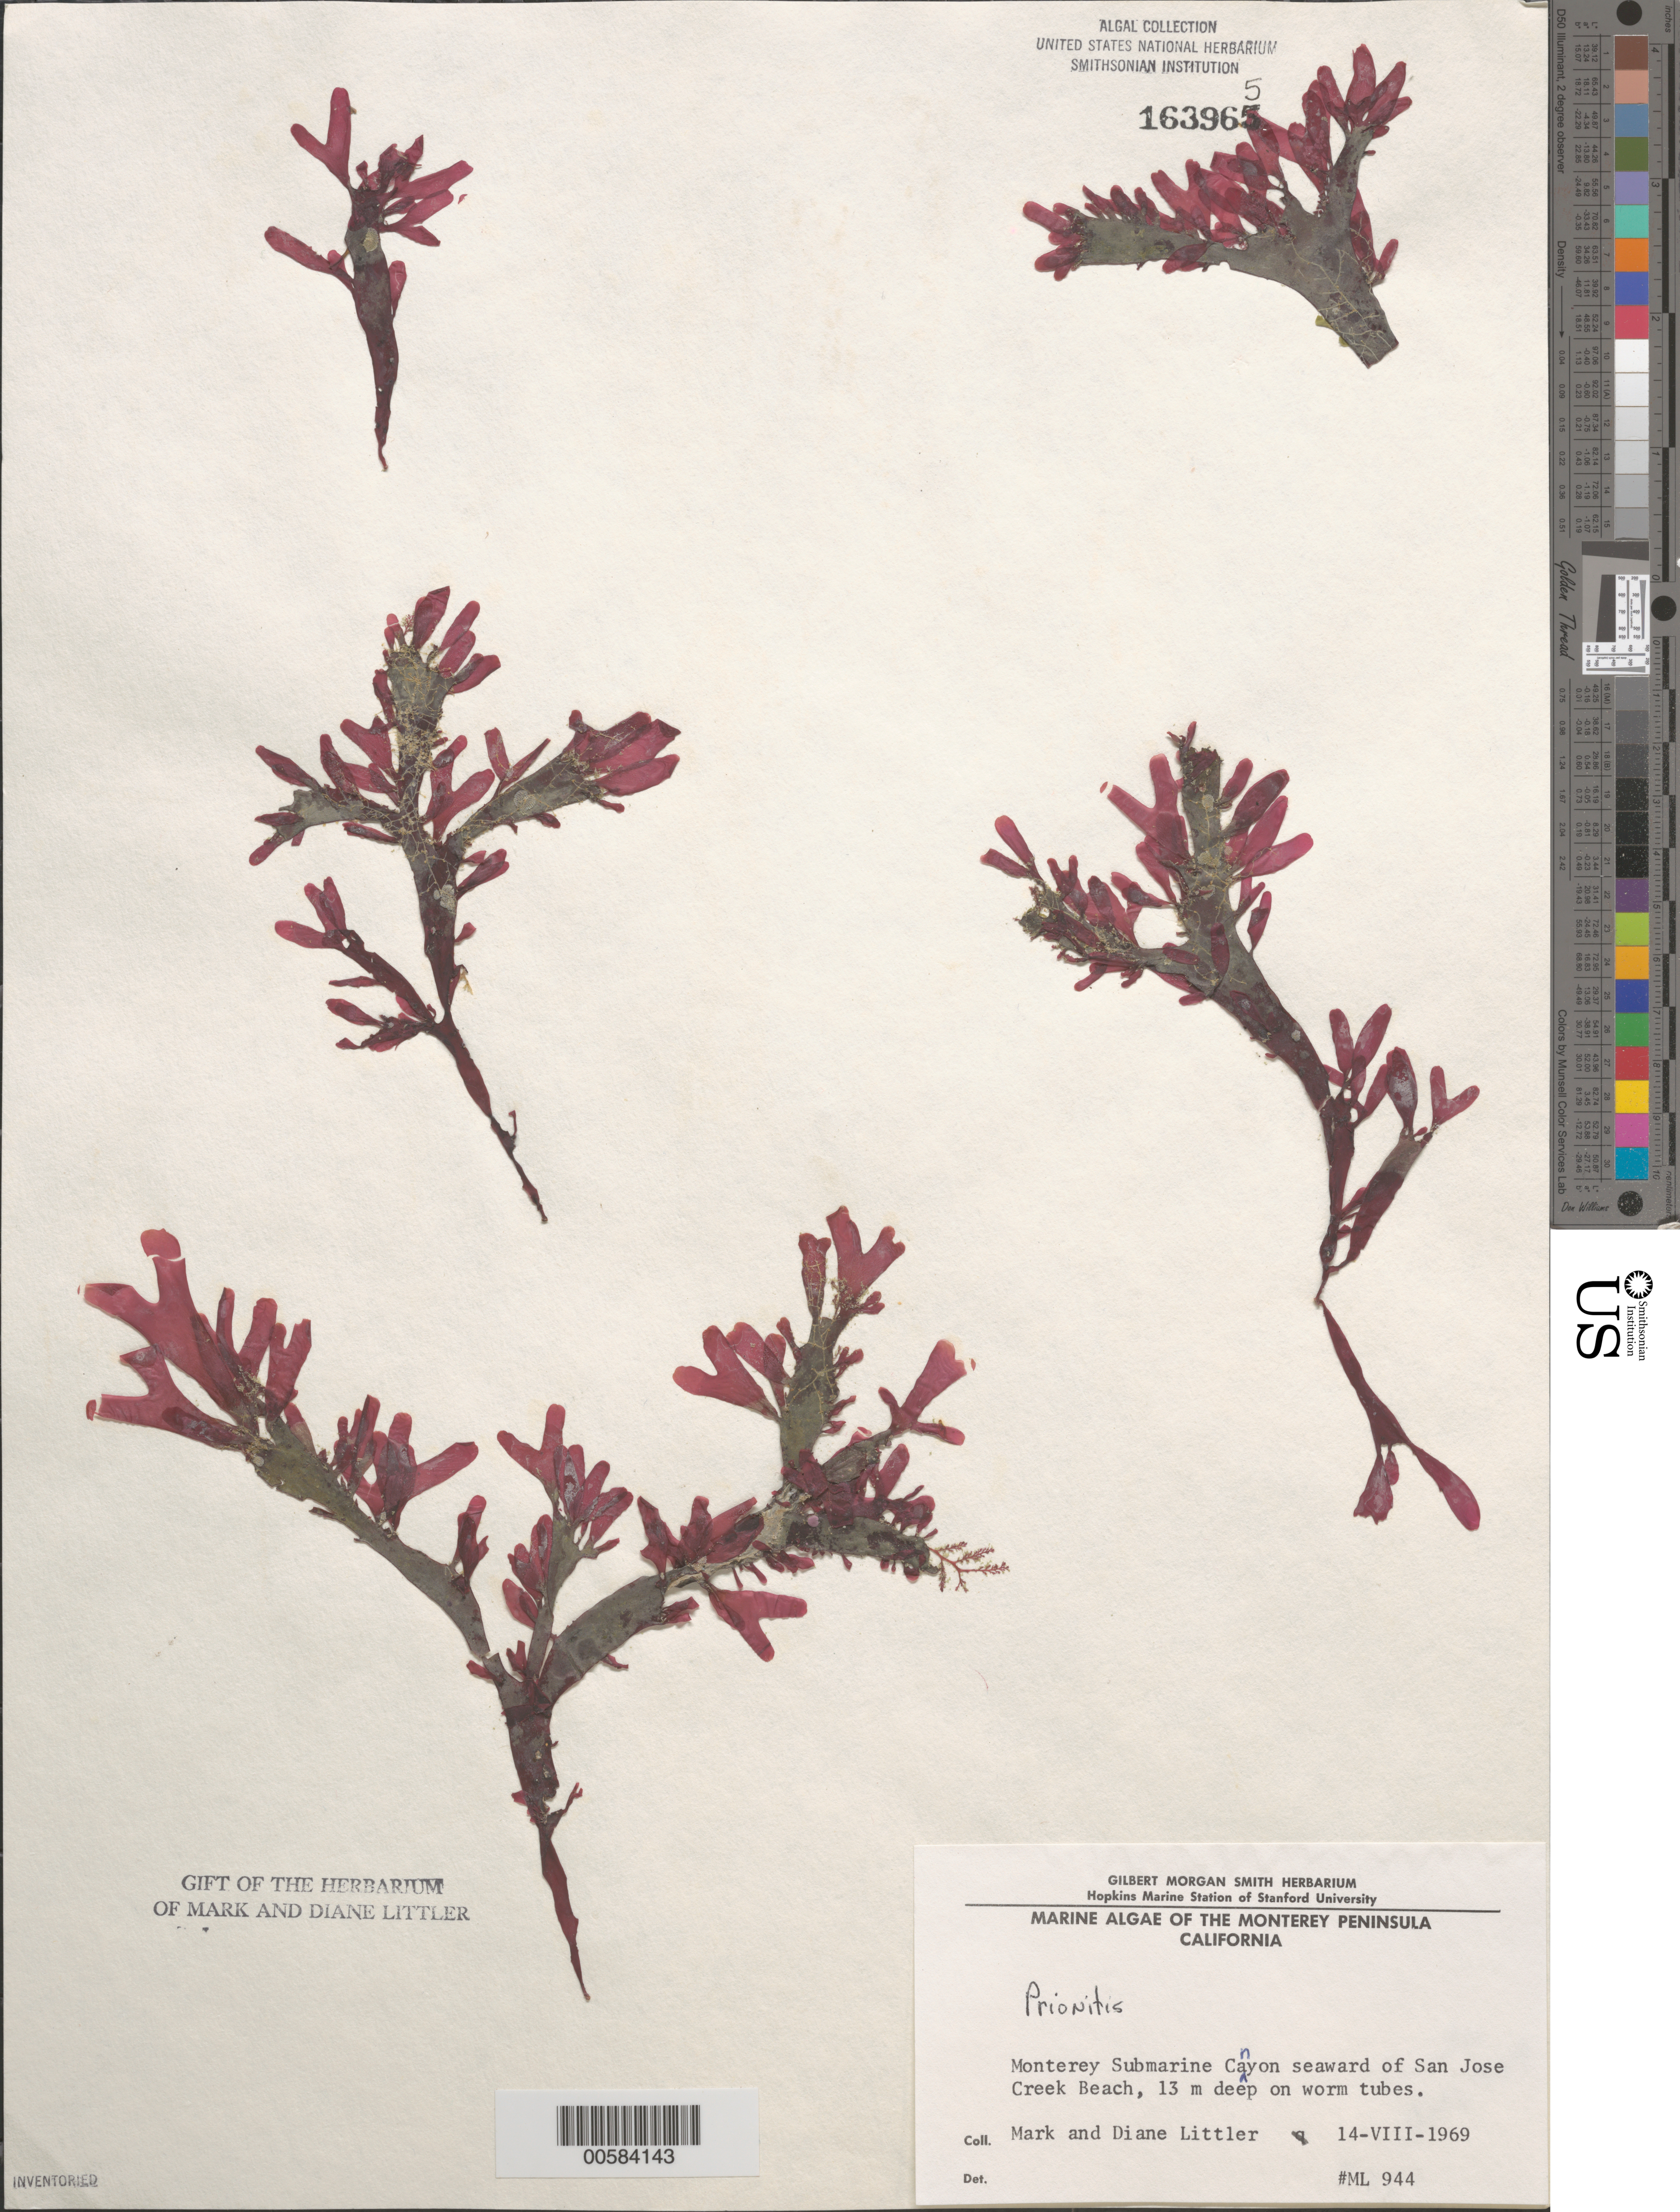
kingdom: Plantae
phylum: Rhodophyta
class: Florideophyceae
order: Cryptonemiales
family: Cryptonemiaceae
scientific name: Prionitis sp.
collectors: M. M. Littler & D. S. Littler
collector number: ML 944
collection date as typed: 14 Aug 1969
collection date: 1969-08-14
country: United States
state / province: California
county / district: Monterey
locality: Monterey Submarine Canyon, off San Jose Creek Beach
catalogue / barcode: US 163965